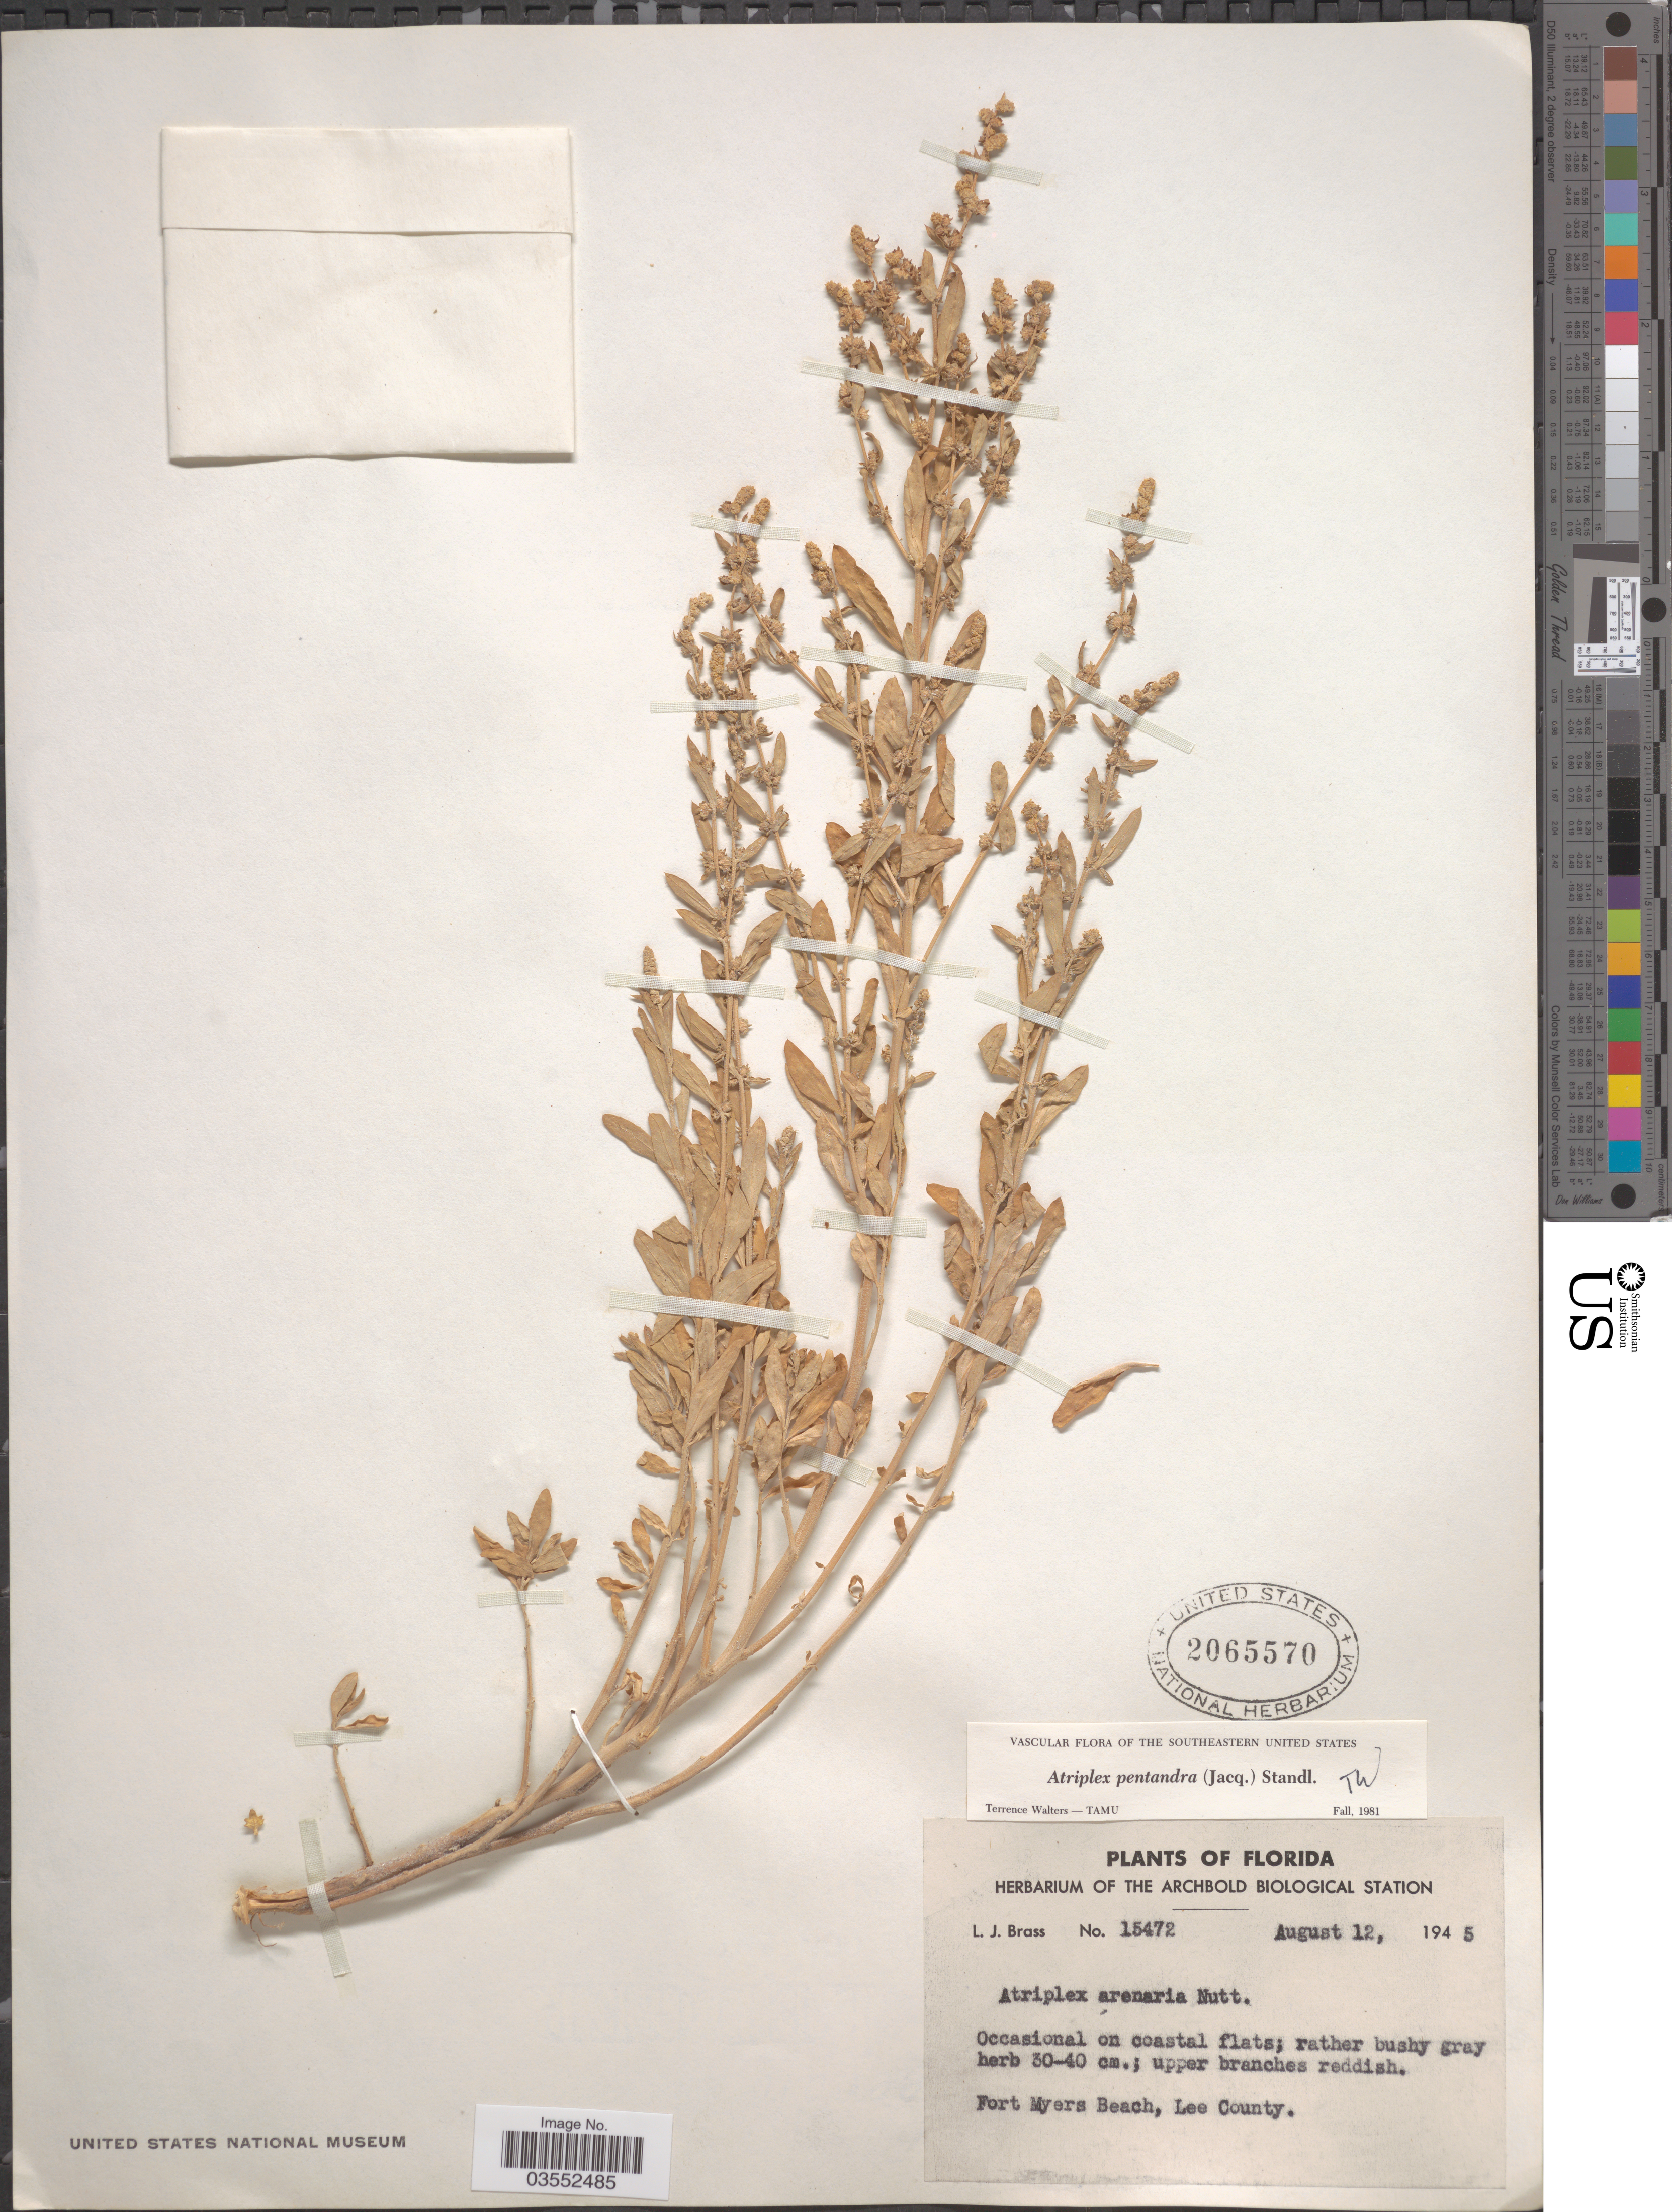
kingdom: Plantae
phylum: Tracheophyta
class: Magnoliopsida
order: Caryophyllales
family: Amaranthaceae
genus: Atriplex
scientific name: Atriplex pentandra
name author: (Jacq.) Standl.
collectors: L. J. Brass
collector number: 15472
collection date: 1945-08-12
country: United States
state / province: Florida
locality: Fort Myers Beach, Lee County.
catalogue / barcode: US 2065570